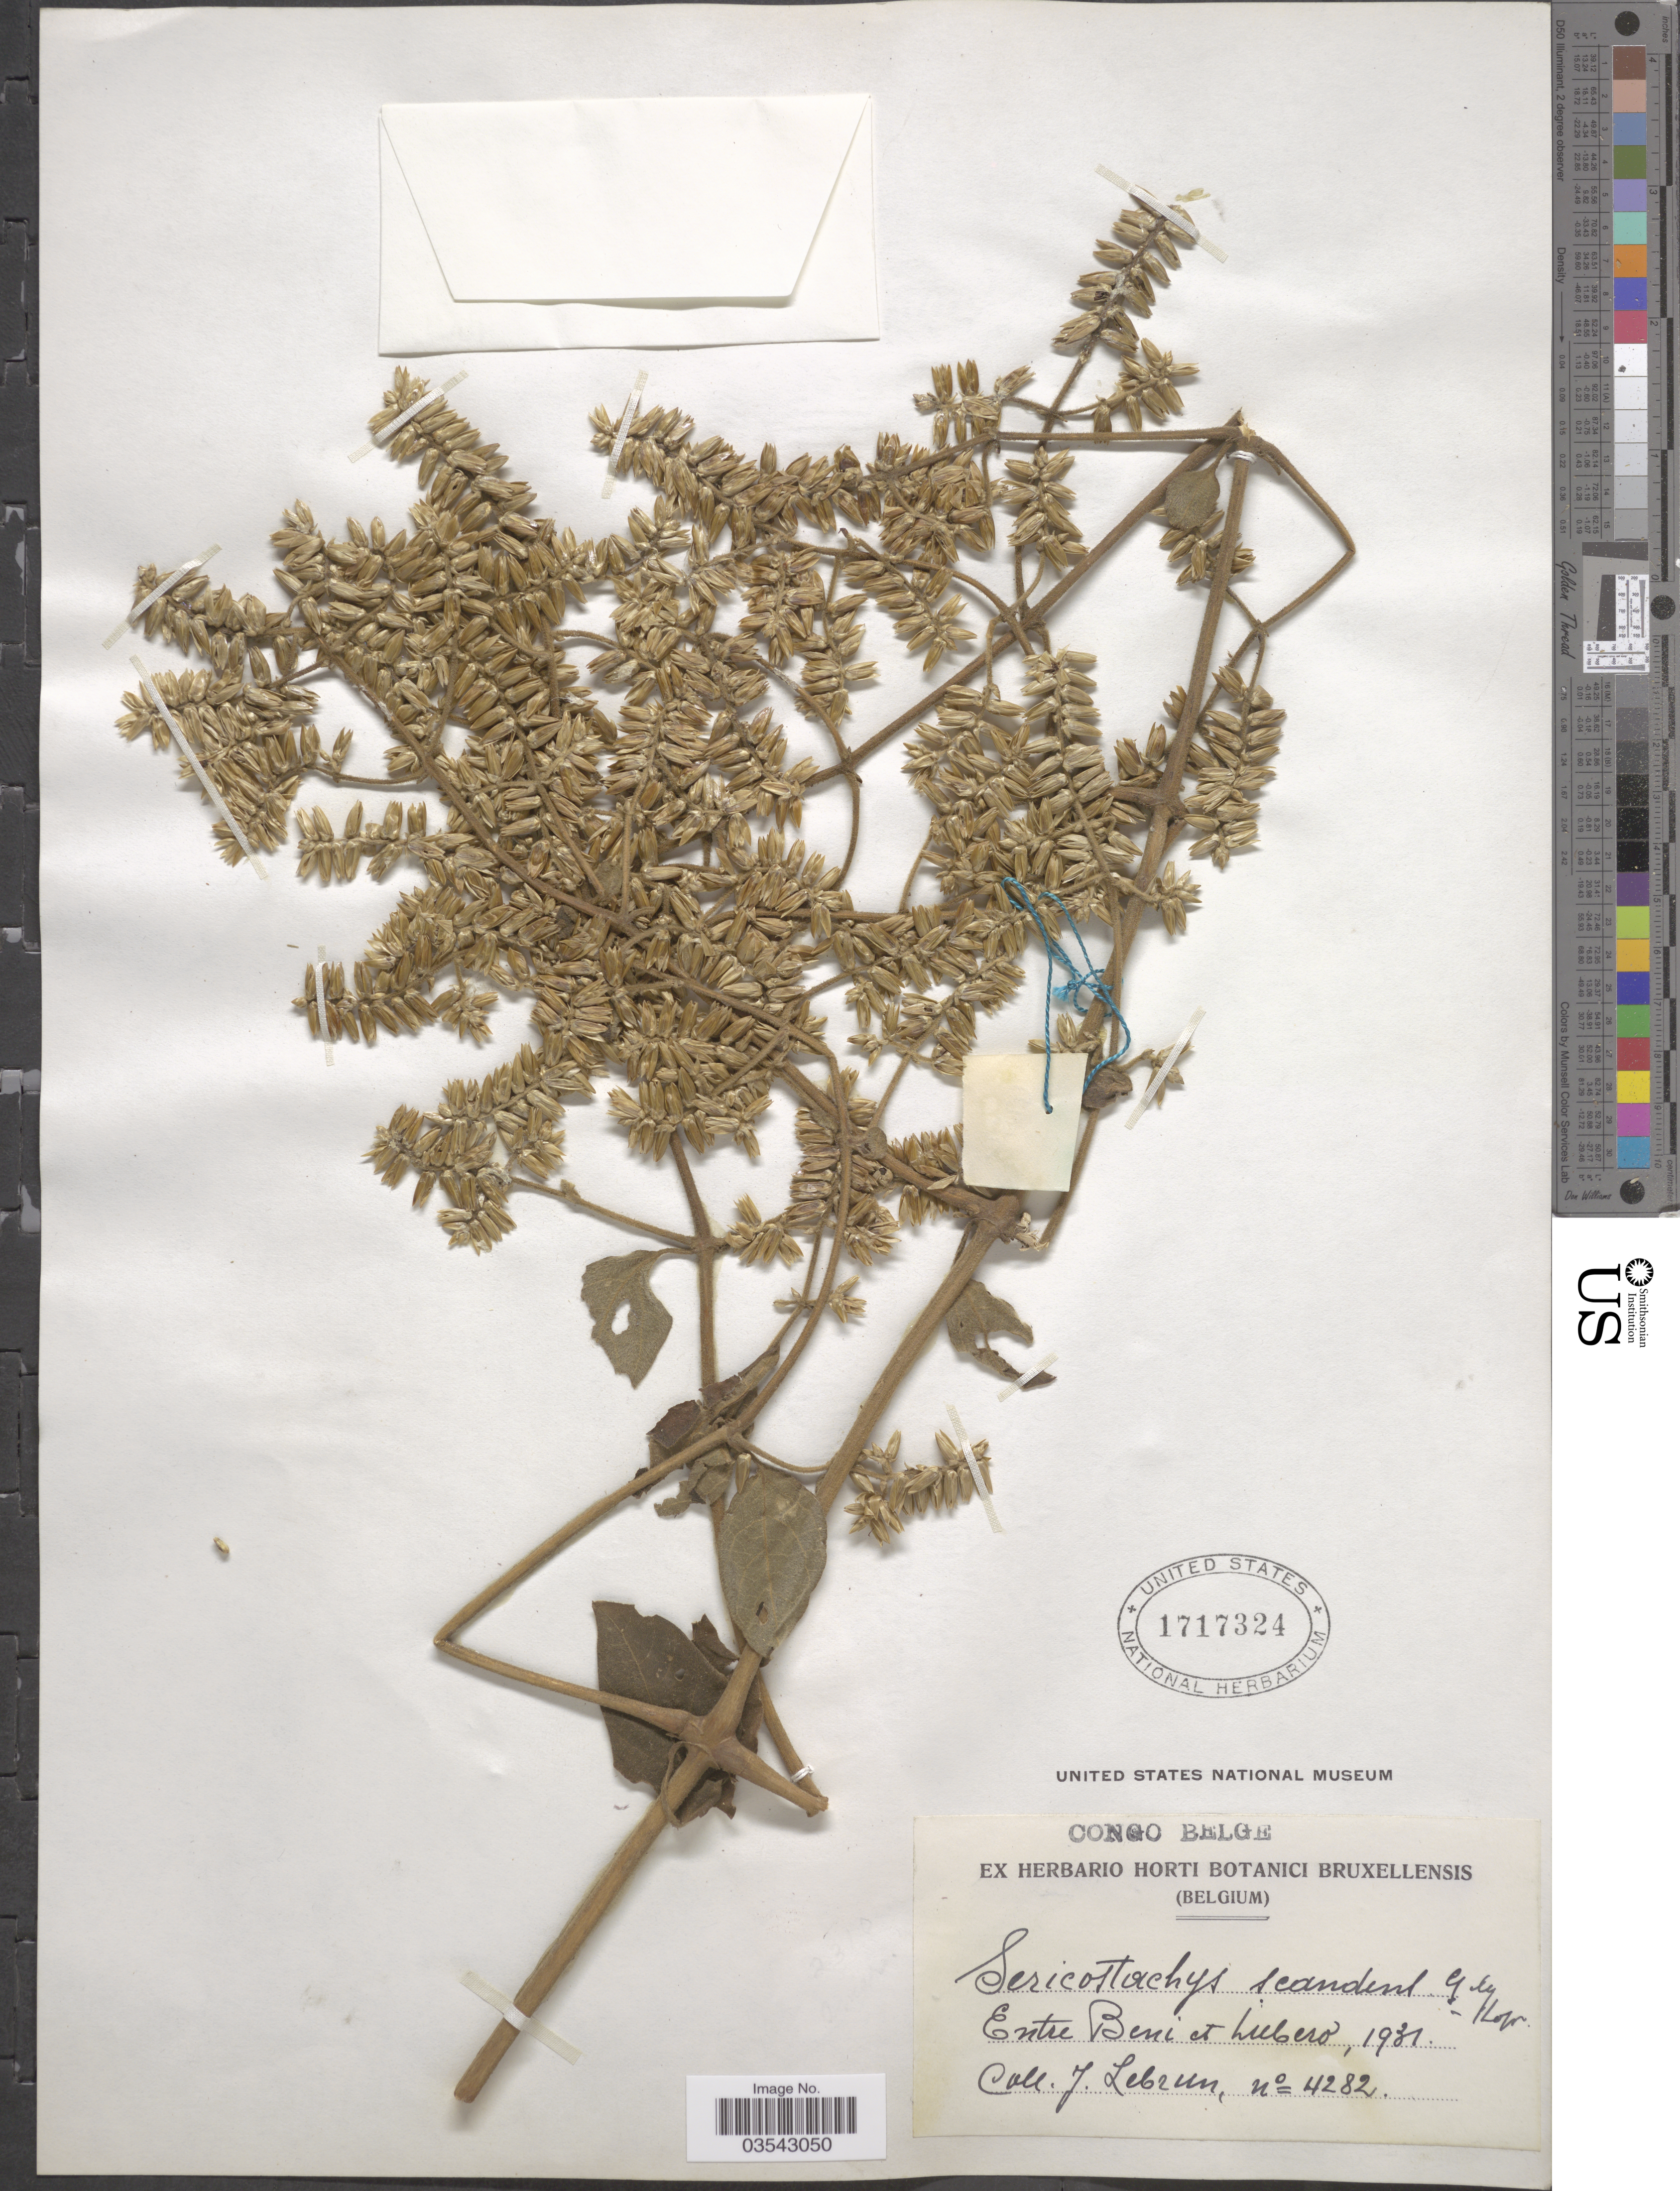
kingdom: Plantae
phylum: Tracheophyta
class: Magnoliopsida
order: Caryophyllales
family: Amaranthaceae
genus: Sericostachys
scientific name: Sericostachys scandens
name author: Gilg & Lopr.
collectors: J. A. Lebrun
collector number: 4282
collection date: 1931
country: Congo, Democratic Republic of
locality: Congo Belge. Entre Beni et Lubero.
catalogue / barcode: US 1717324